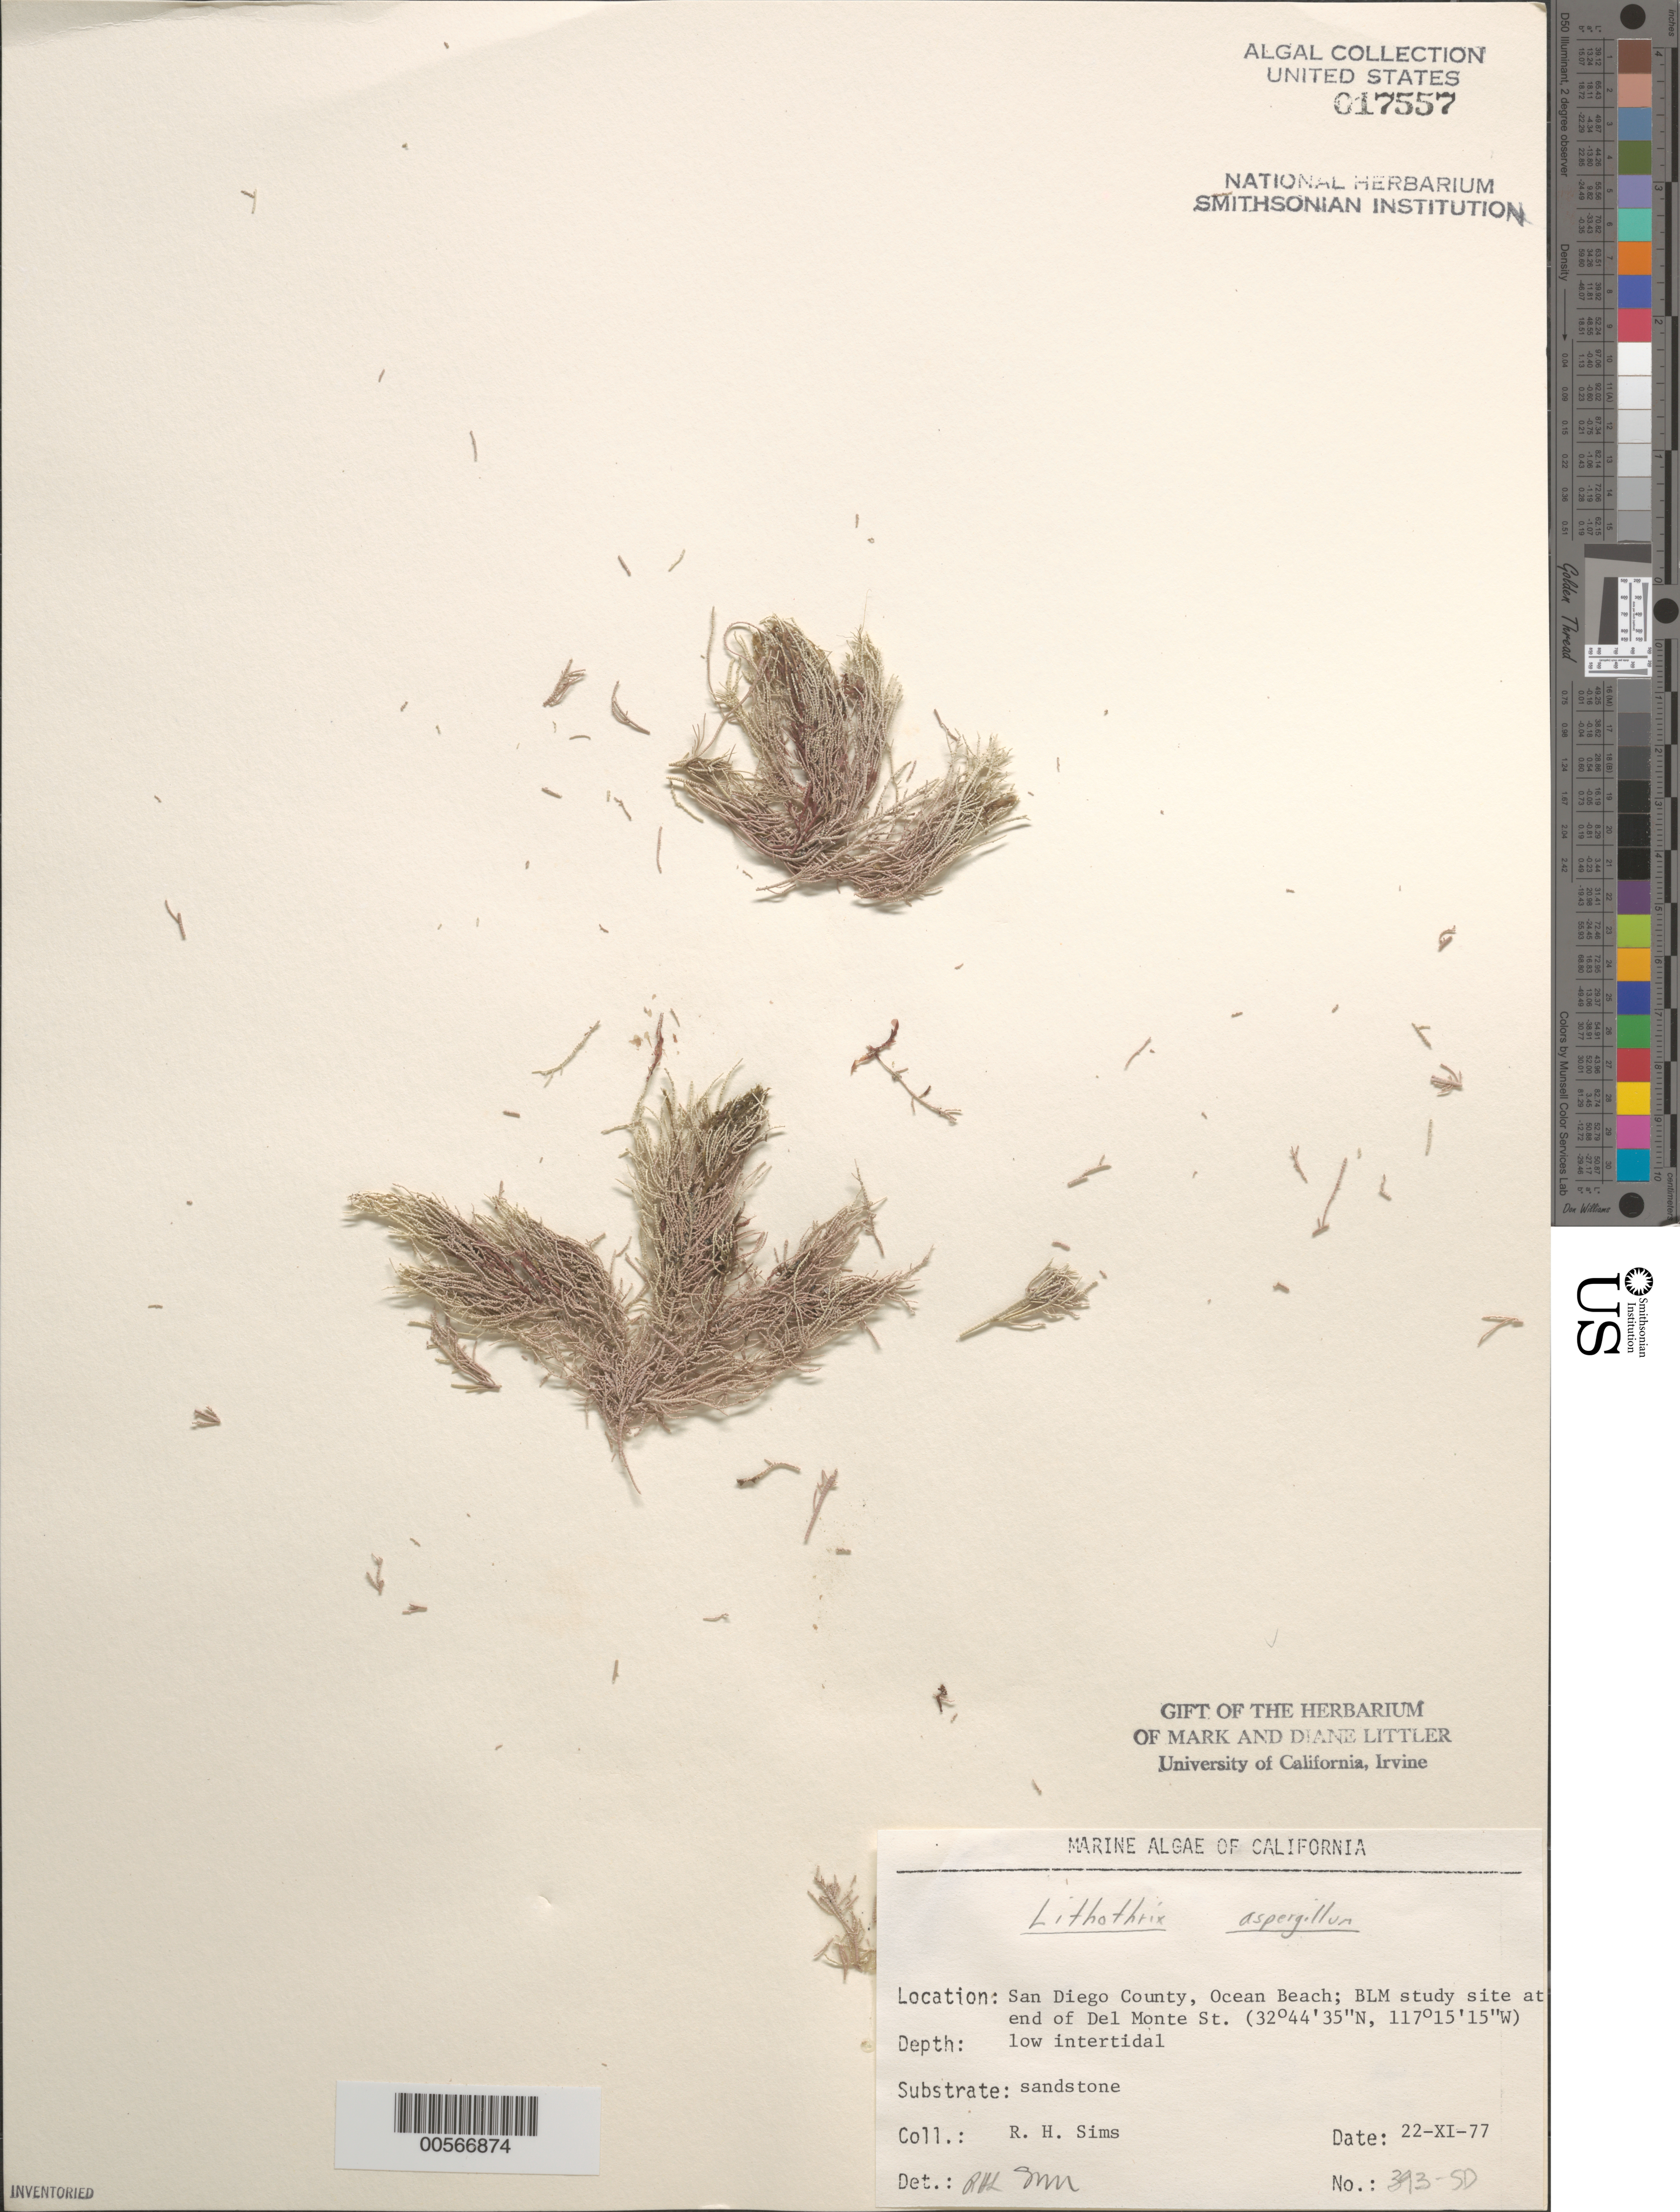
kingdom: Plantae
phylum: Rhodophyta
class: Florideophyceae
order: Corallinales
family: Lithophyllaceae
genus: Lithothrix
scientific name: Lithothrix aspergillum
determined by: Sims, Robert H.; Murray, S. N.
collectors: R. H. Sims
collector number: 393-sd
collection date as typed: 22 Nov 1977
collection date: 1977-11-22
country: United States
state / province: California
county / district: San Diego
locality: Ocean Beach, end of Del Monte Street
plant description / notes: BLM-SOCALBIGHT Rocky Intertidal Survey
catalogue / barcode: US 17557